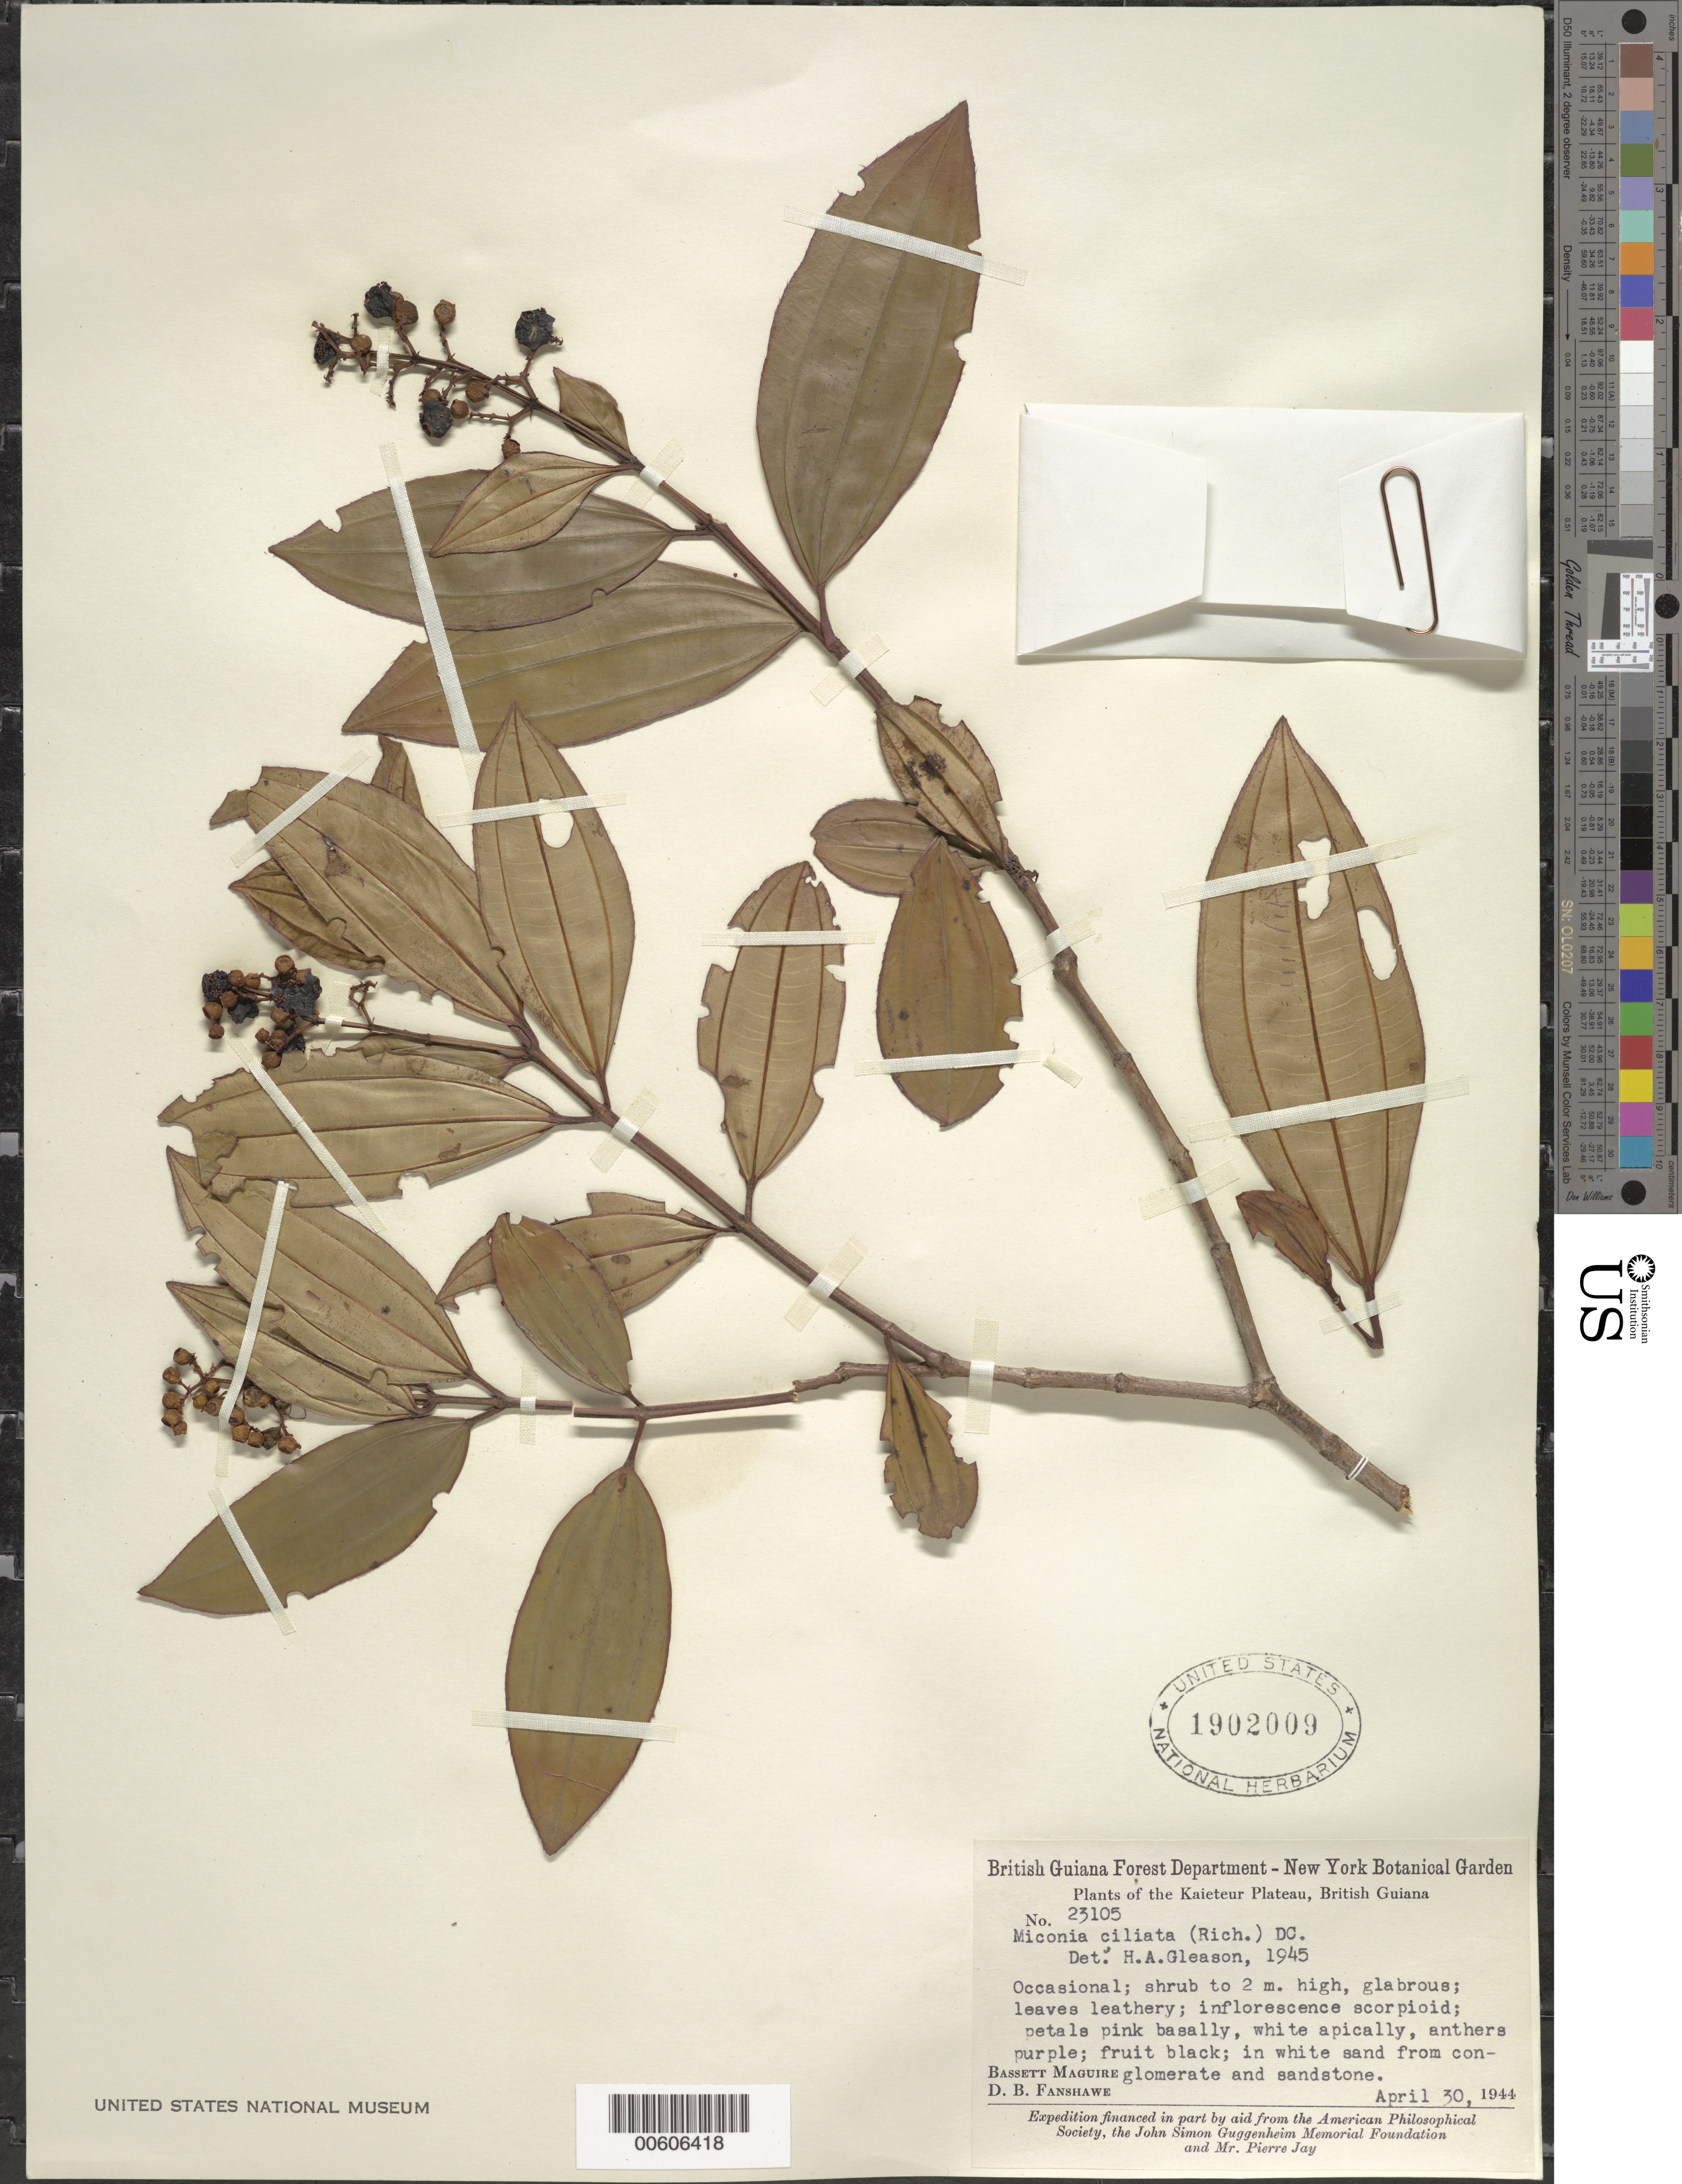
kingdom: Plantae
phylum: Tracheophyta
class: Magnoliopsida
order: Myrtales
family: Melastomataceae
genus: Miconia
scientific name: Miconia ciliata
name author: (Rich.) DC.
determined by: Gleason, H. A.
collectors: B. Maguire & D. B. Fanshawe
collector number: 23105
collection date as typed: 30-Apr-44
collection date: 1944-04-30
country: Guyana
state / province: Potaro-Siparuni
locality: Kaieteur Plateau, Potaro River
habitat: White sand from conglomerate and sandstone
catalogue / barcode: US 1902009